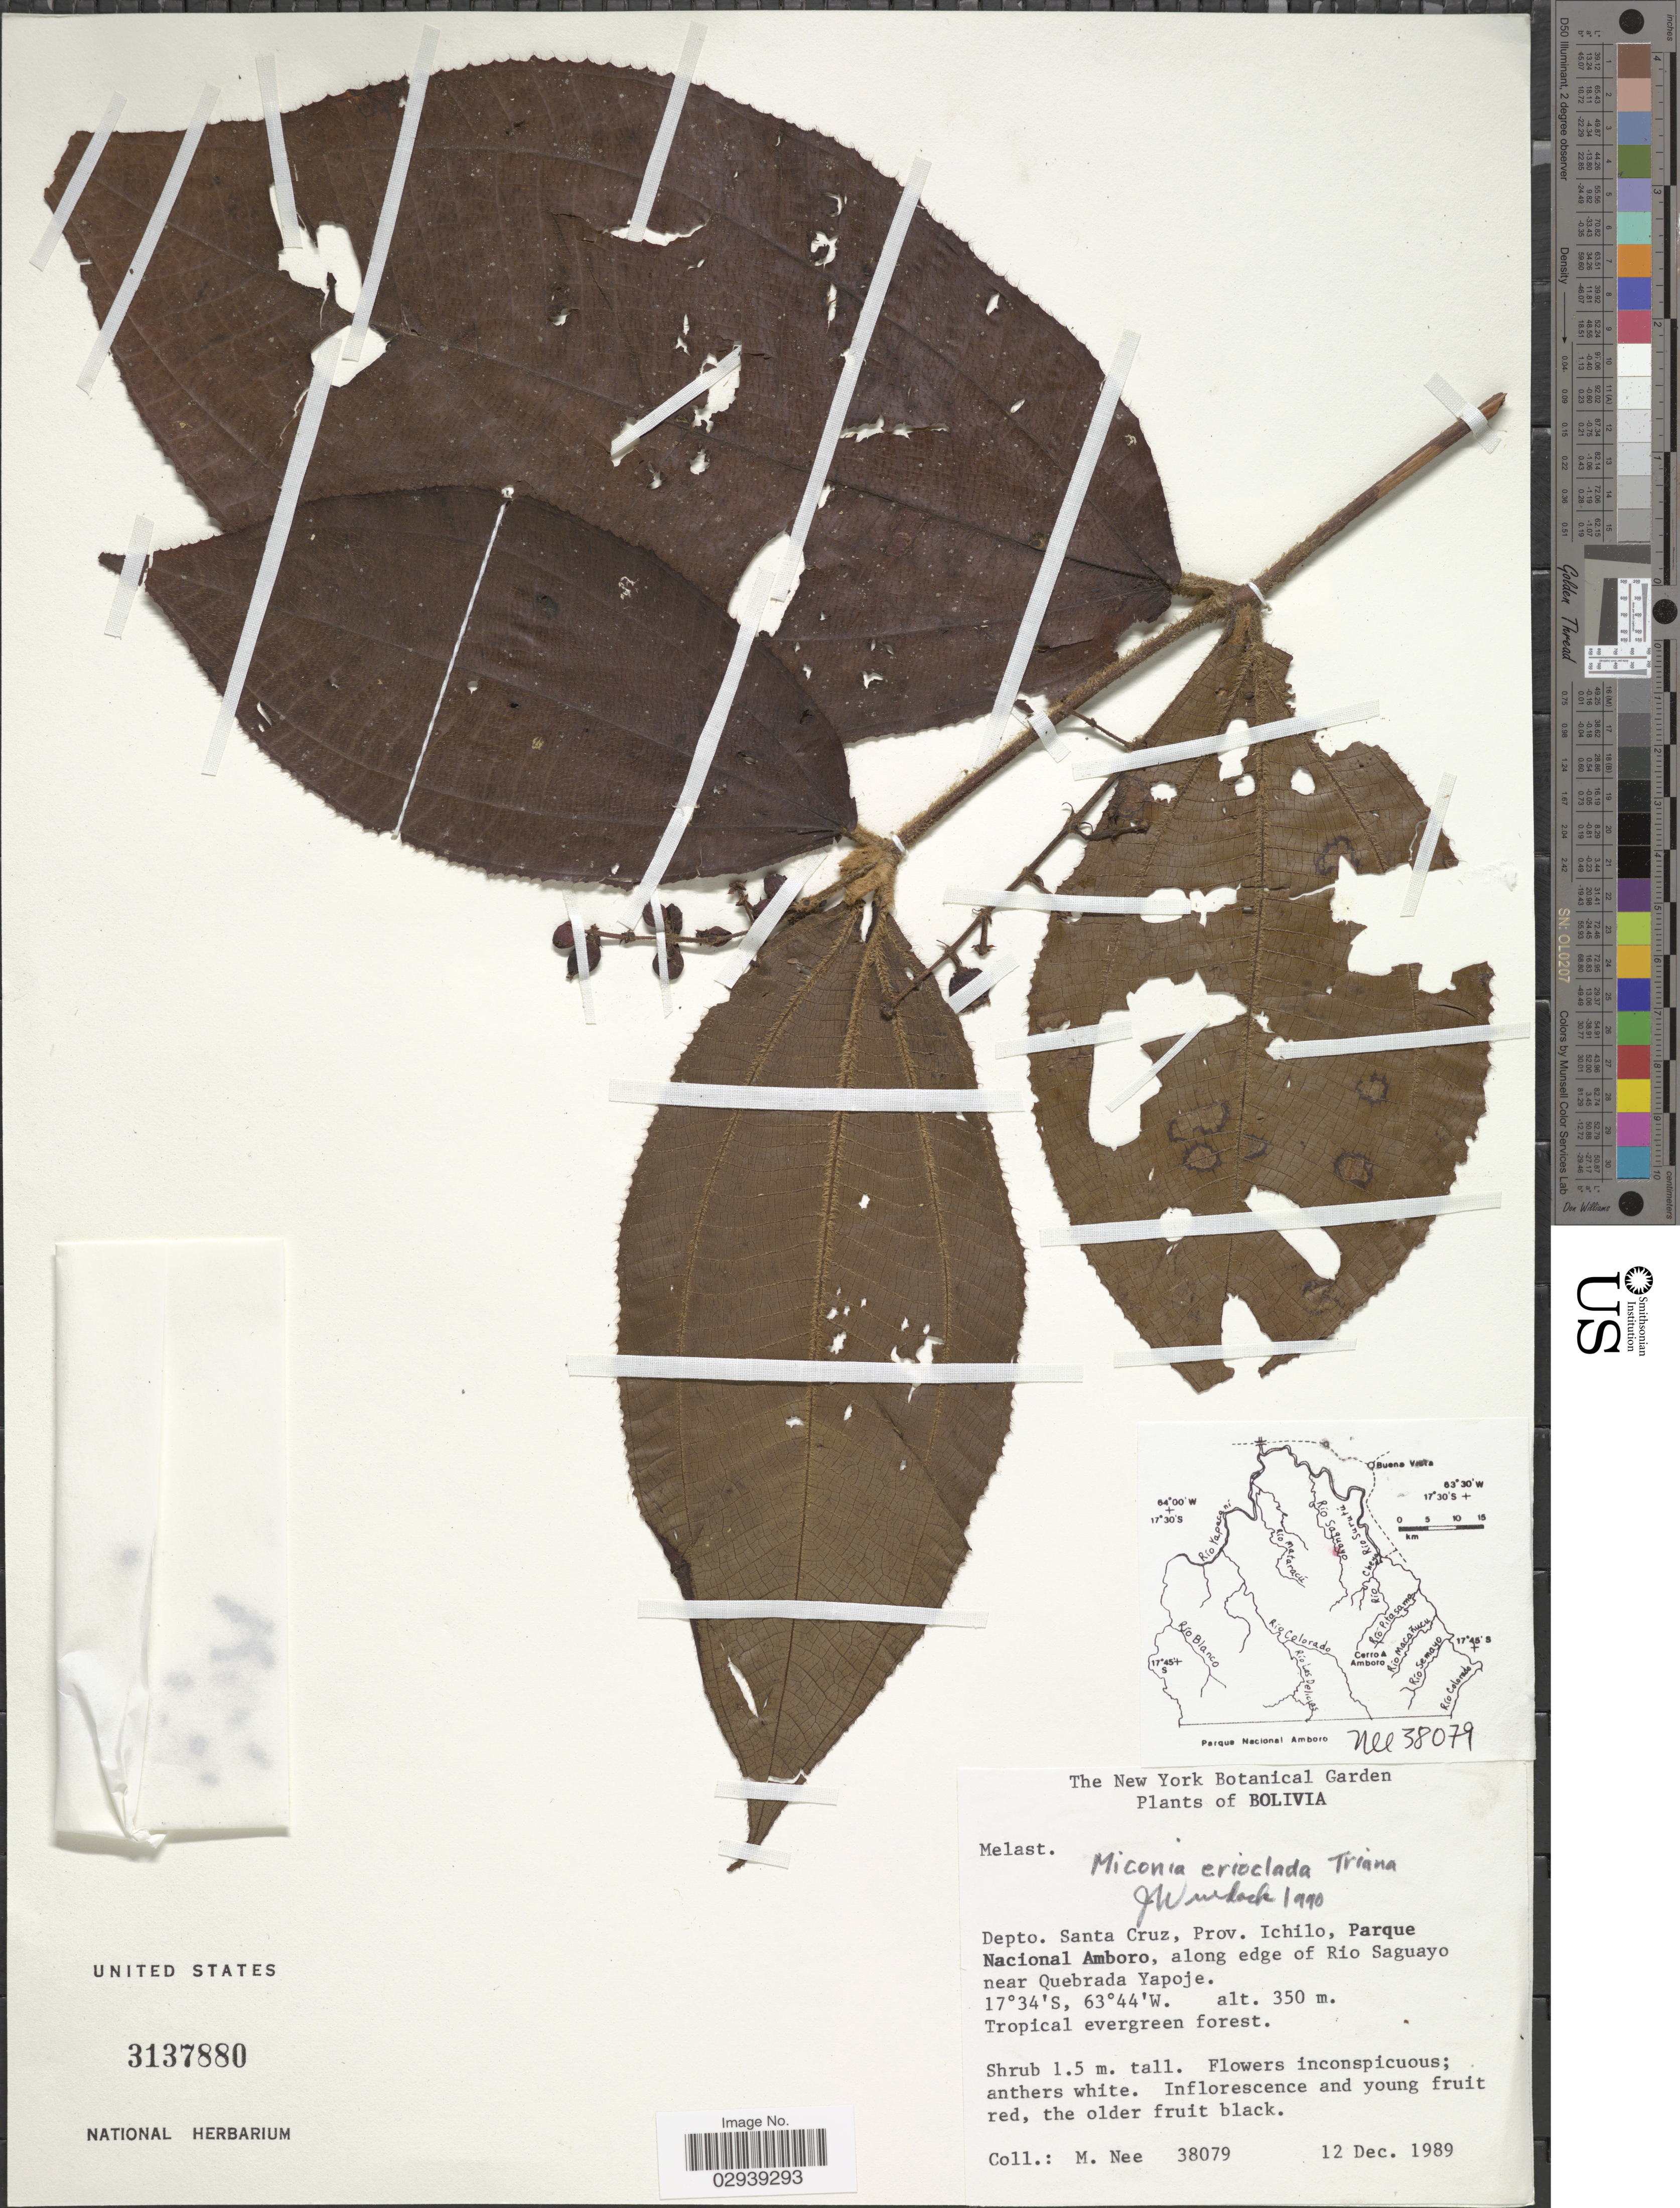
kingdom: Plantae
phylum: Tracheophyta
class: Magnoliopsida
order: Myrtales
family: Melastomataceae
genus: Miconia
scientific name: Miconia erioclada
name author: Triana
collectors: M. Nee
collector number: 38079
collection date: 1989-12-12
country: Bolivia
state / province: Santa Cruz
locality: Depto. Santa Cruz, Prov. Ichilo, Parque Nacional Amboro, along edge of Río Saguayo near Quebrada Yapoje.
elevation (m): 350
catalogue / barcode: US 3137880